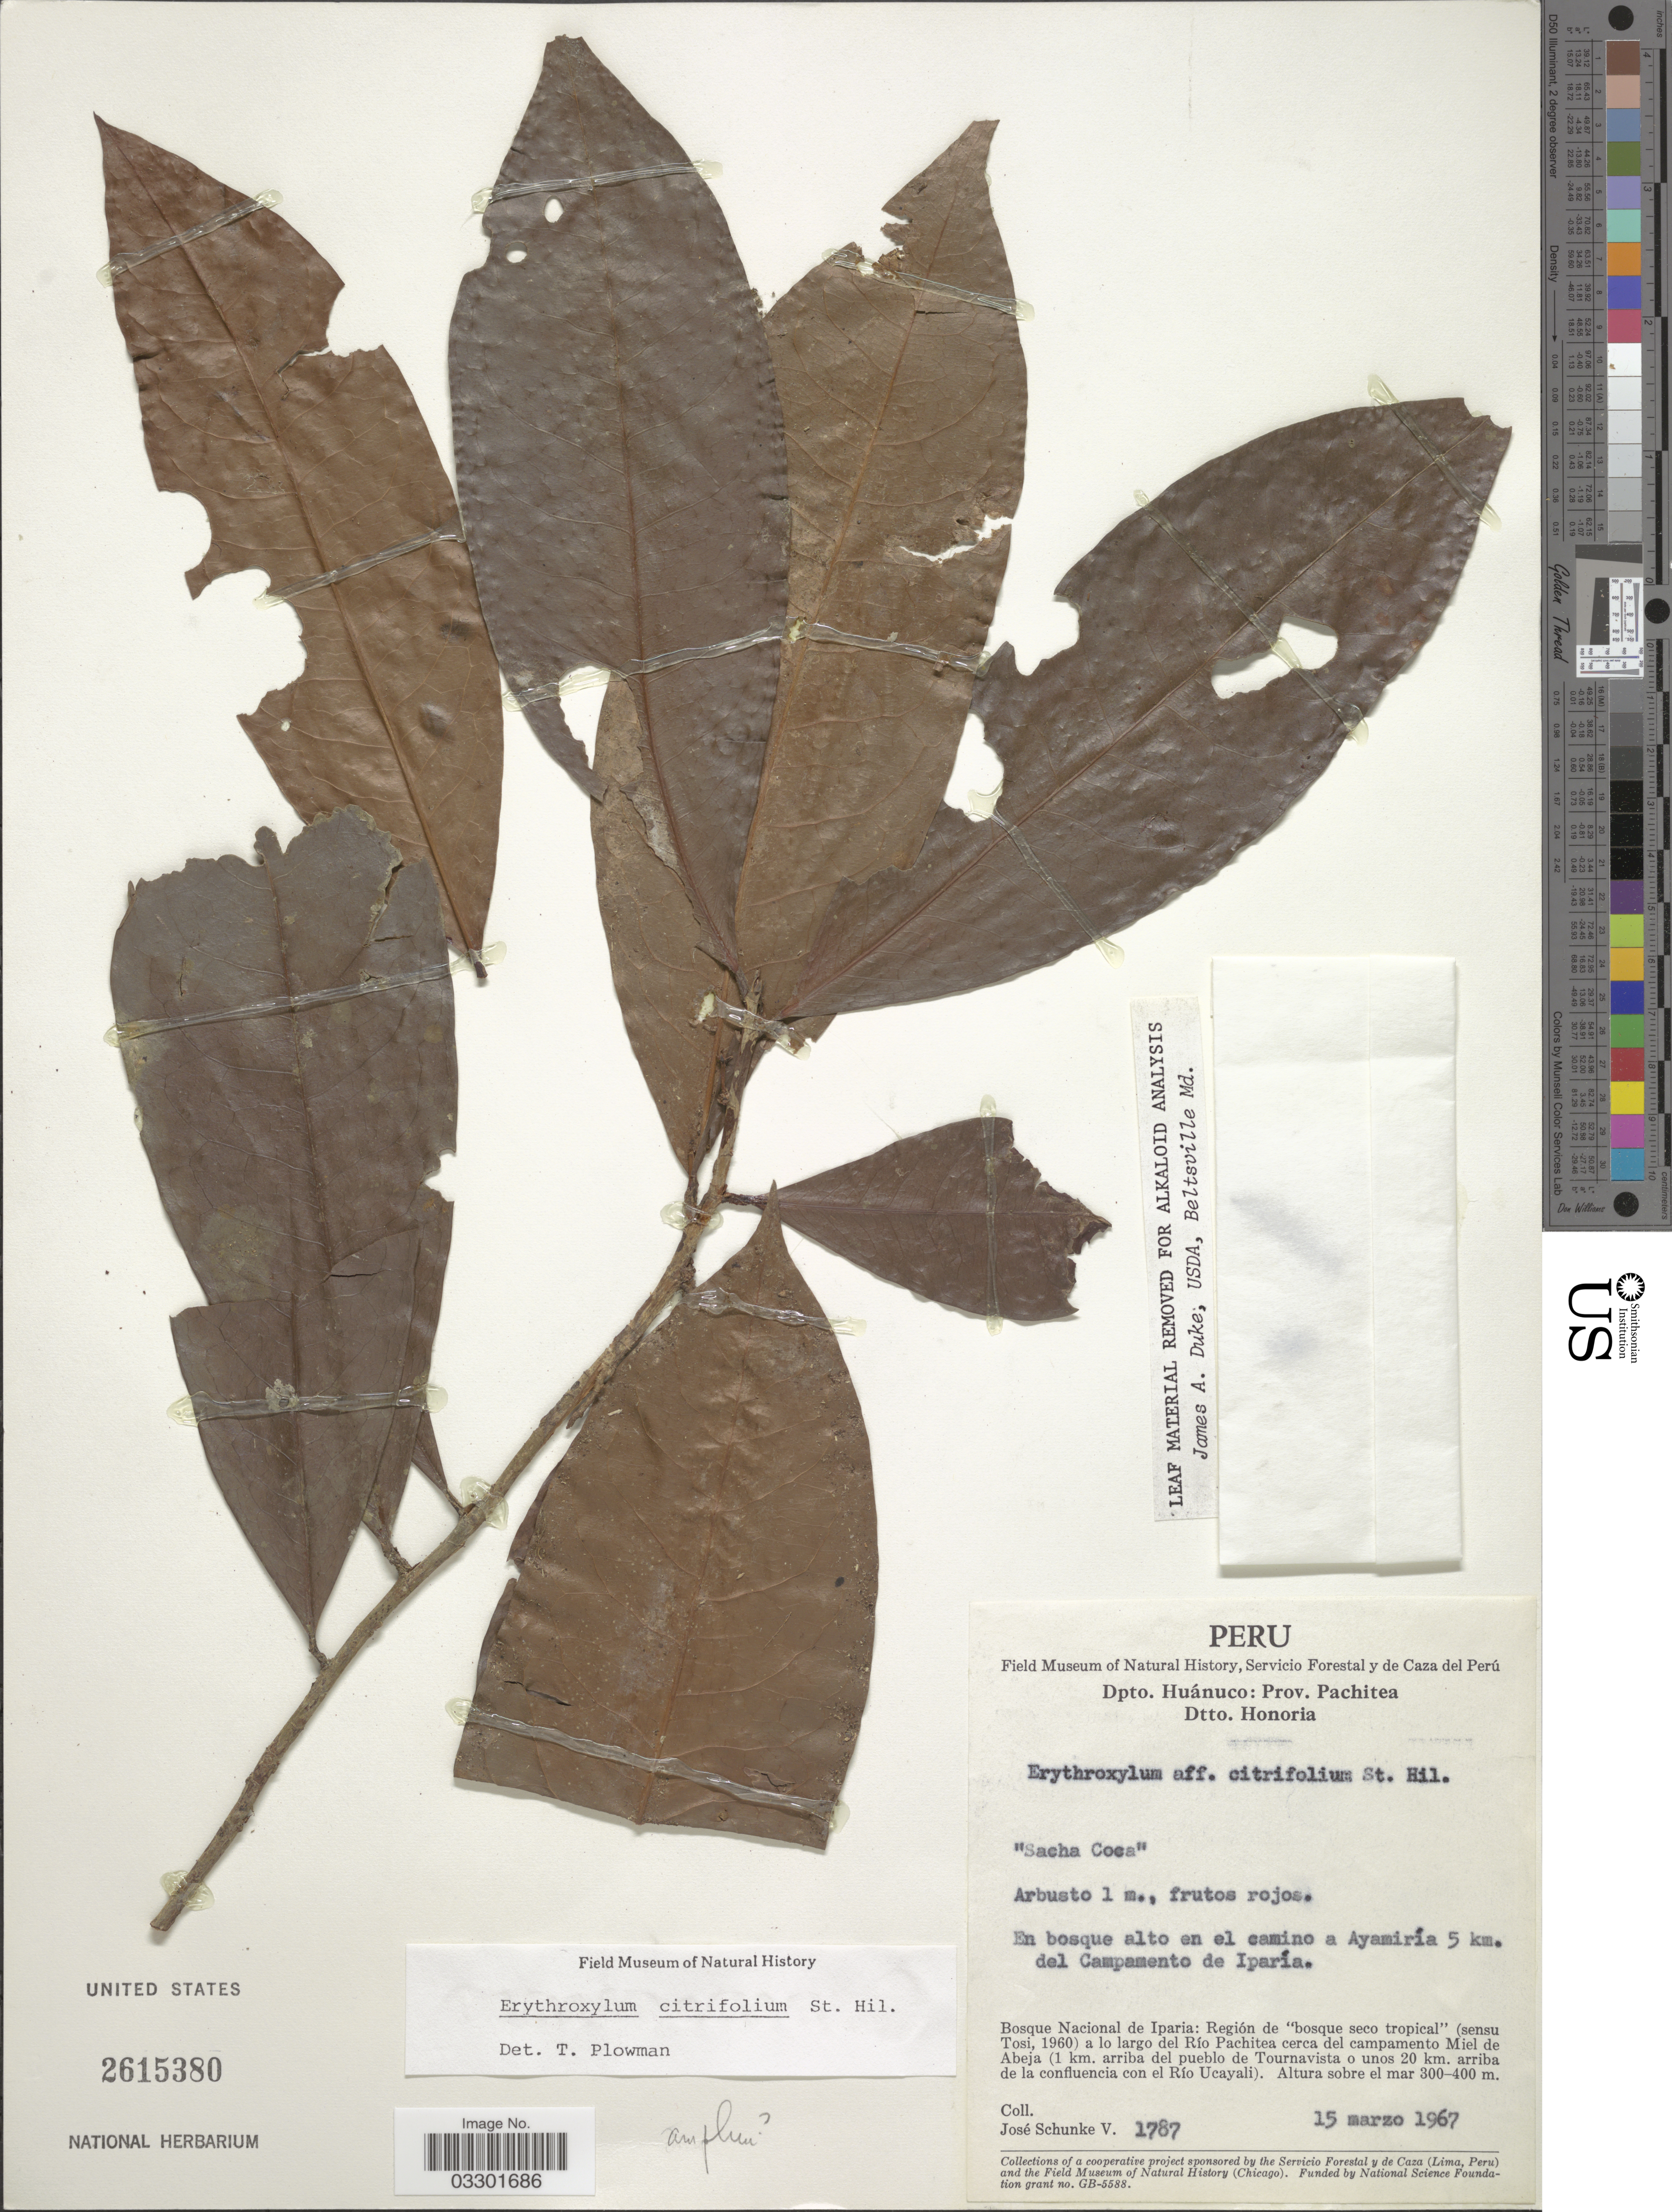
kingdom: Plantae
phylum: Tracheophyta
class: Magnoliopsida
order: Malpighiales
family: Erythroxylaceae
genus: Erythroxylum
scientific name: Erythroxylum citrifolium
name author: A. St.-Hil.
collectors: J. Schunke Vigo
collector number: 1787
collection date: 1967-03-15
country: Peru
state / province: Huánuco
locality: Dpto. Huánuco: Prov. Pachitea. Dtto. Honoria. En bosque alto en el camino a Ayamiría 5 km. del Campamento de Iparía. Bosque Nacional de Iparia: Región de "bosque seco tropical" (sensu Tosi, 1960) a lo largo del Río Pachitea cerca del campamento Miel de Abeja (1 km. arriba del pueblo de Tournavista o unos 20 km. arriba de la confluencia con el Río Ucayali).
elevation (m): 300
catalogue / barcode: US 2615380